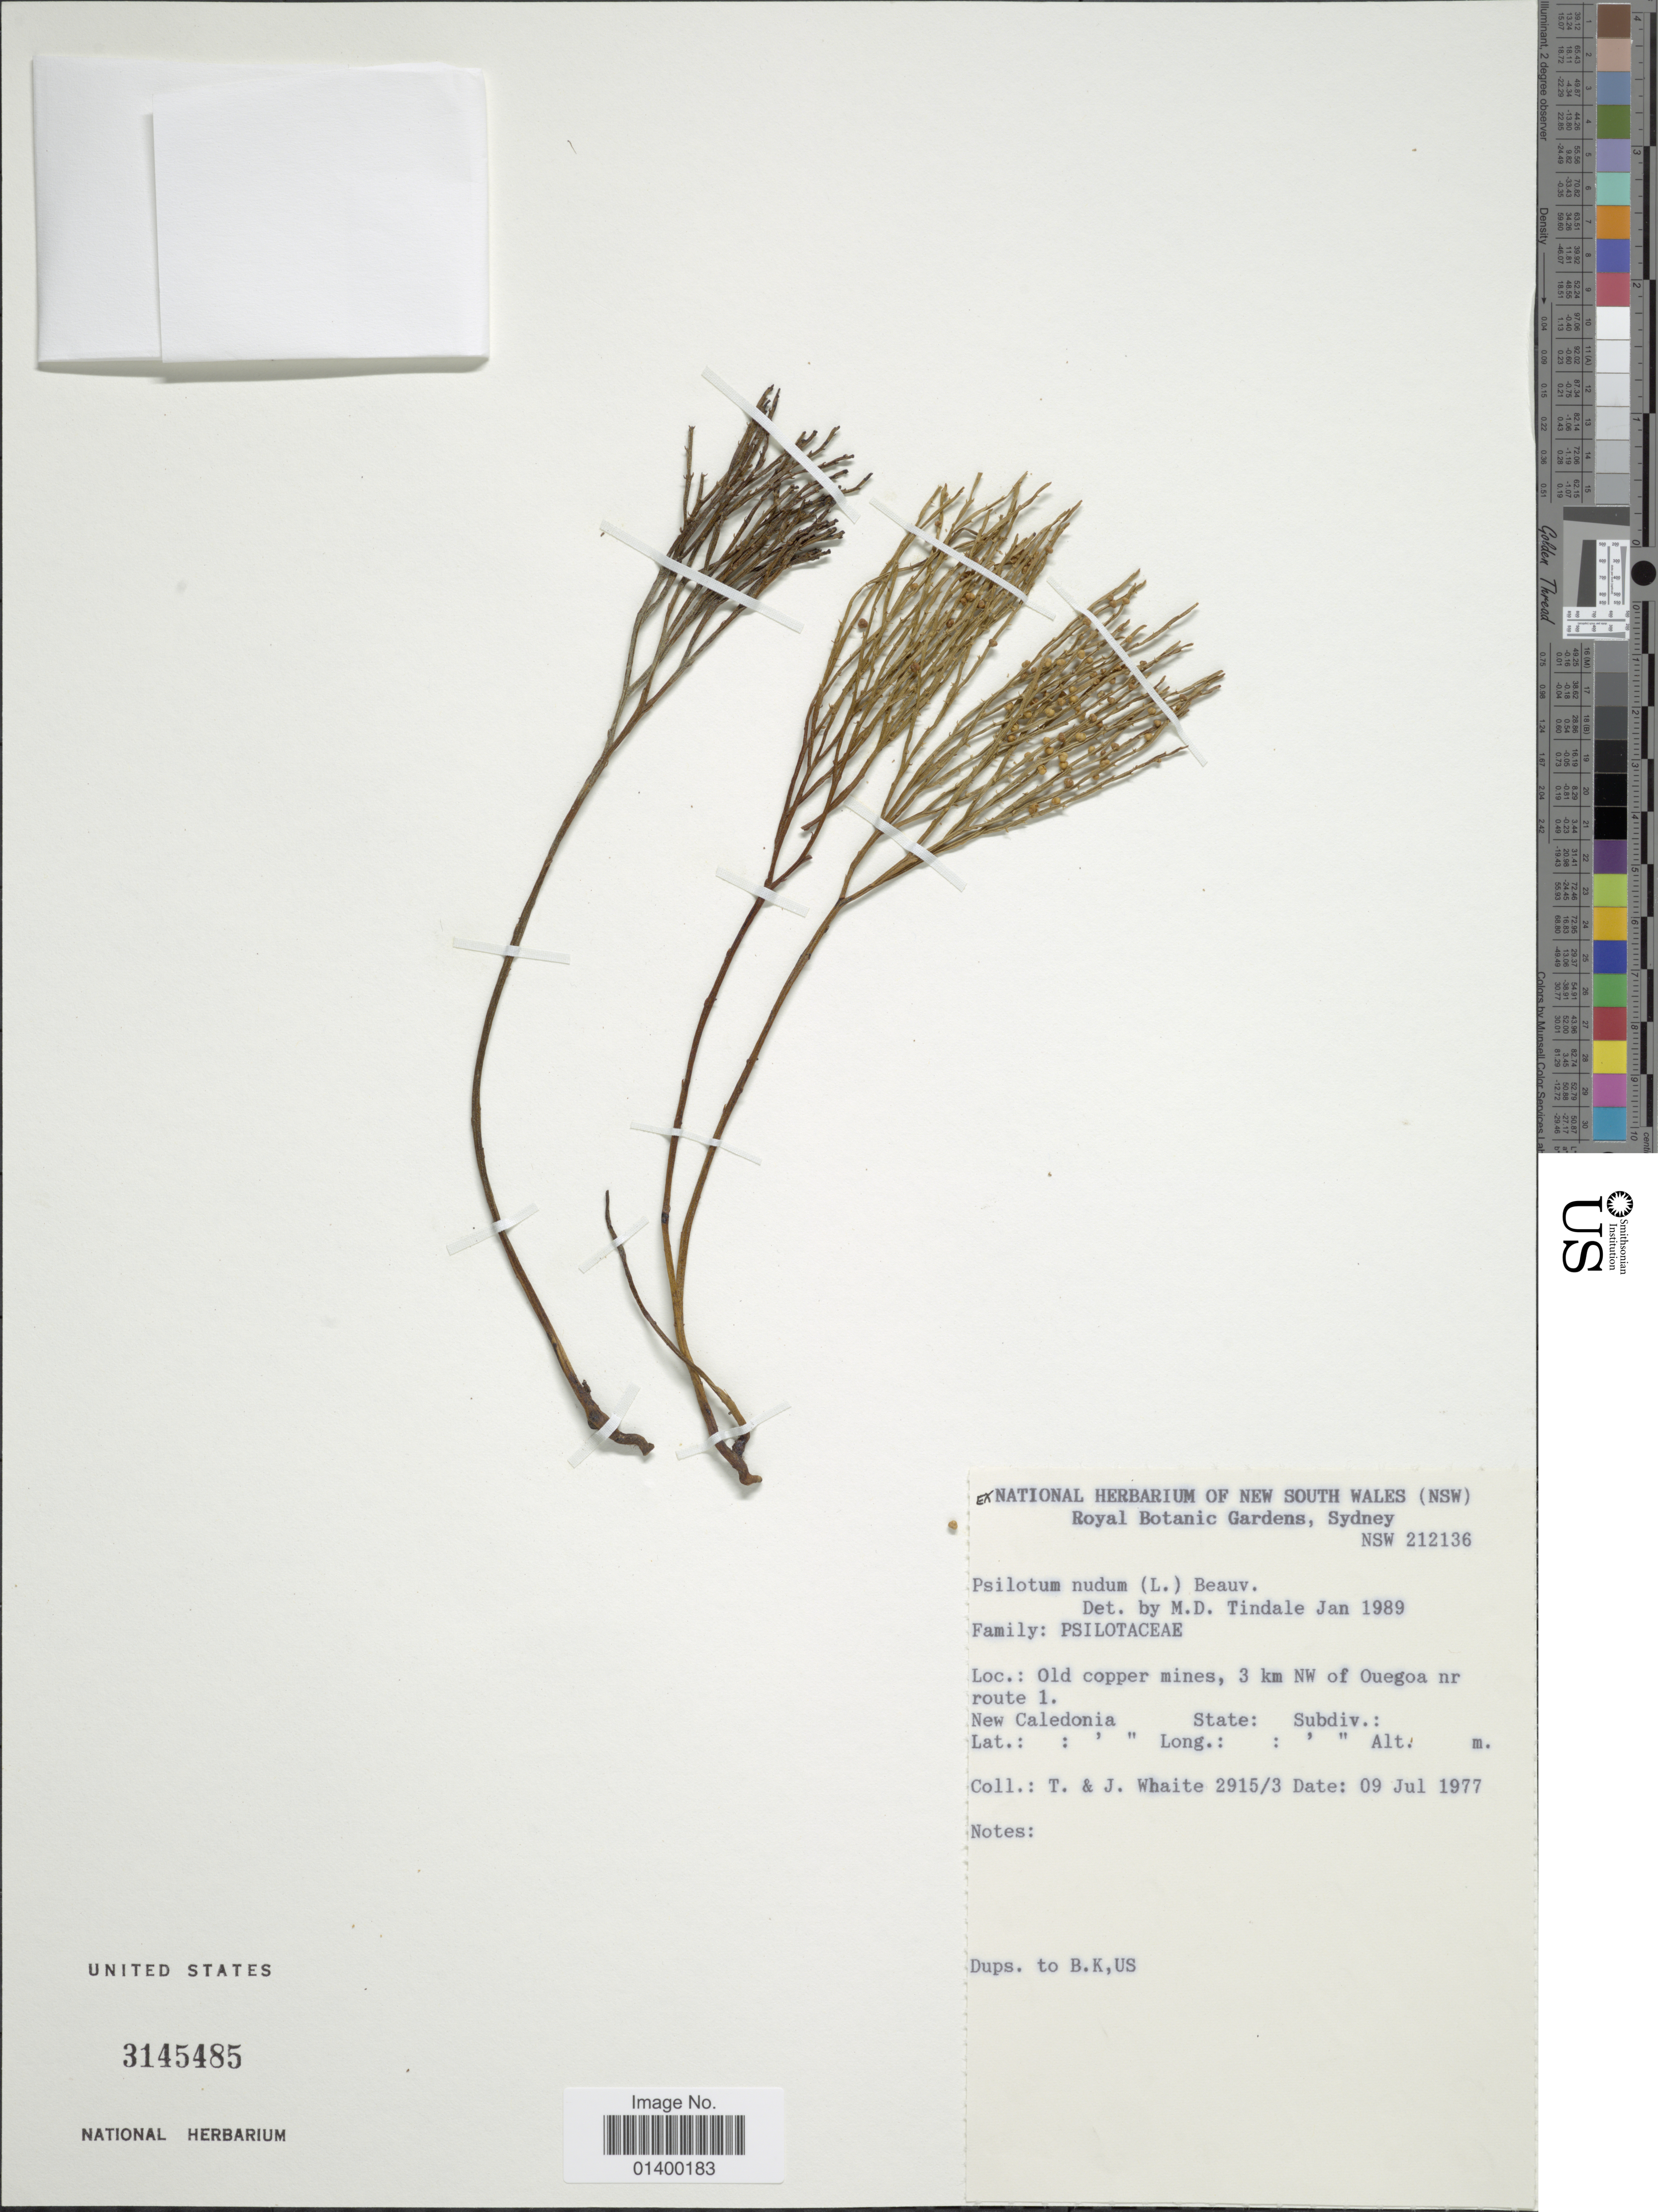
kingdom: Plantae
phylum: Tracheophyta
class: Polypodiopsida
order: Psilotales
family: Psilotaceae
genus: Psilotum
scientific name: Psilotum nudum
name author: (L.) P. Beauv.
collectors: T. Whaite & J. Whaite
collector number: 2915/3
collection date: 1977-07-09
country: New Caledonia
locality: Old copper mines, 3 km NW of Ouegoa nr route 1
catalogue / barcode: US 3145485